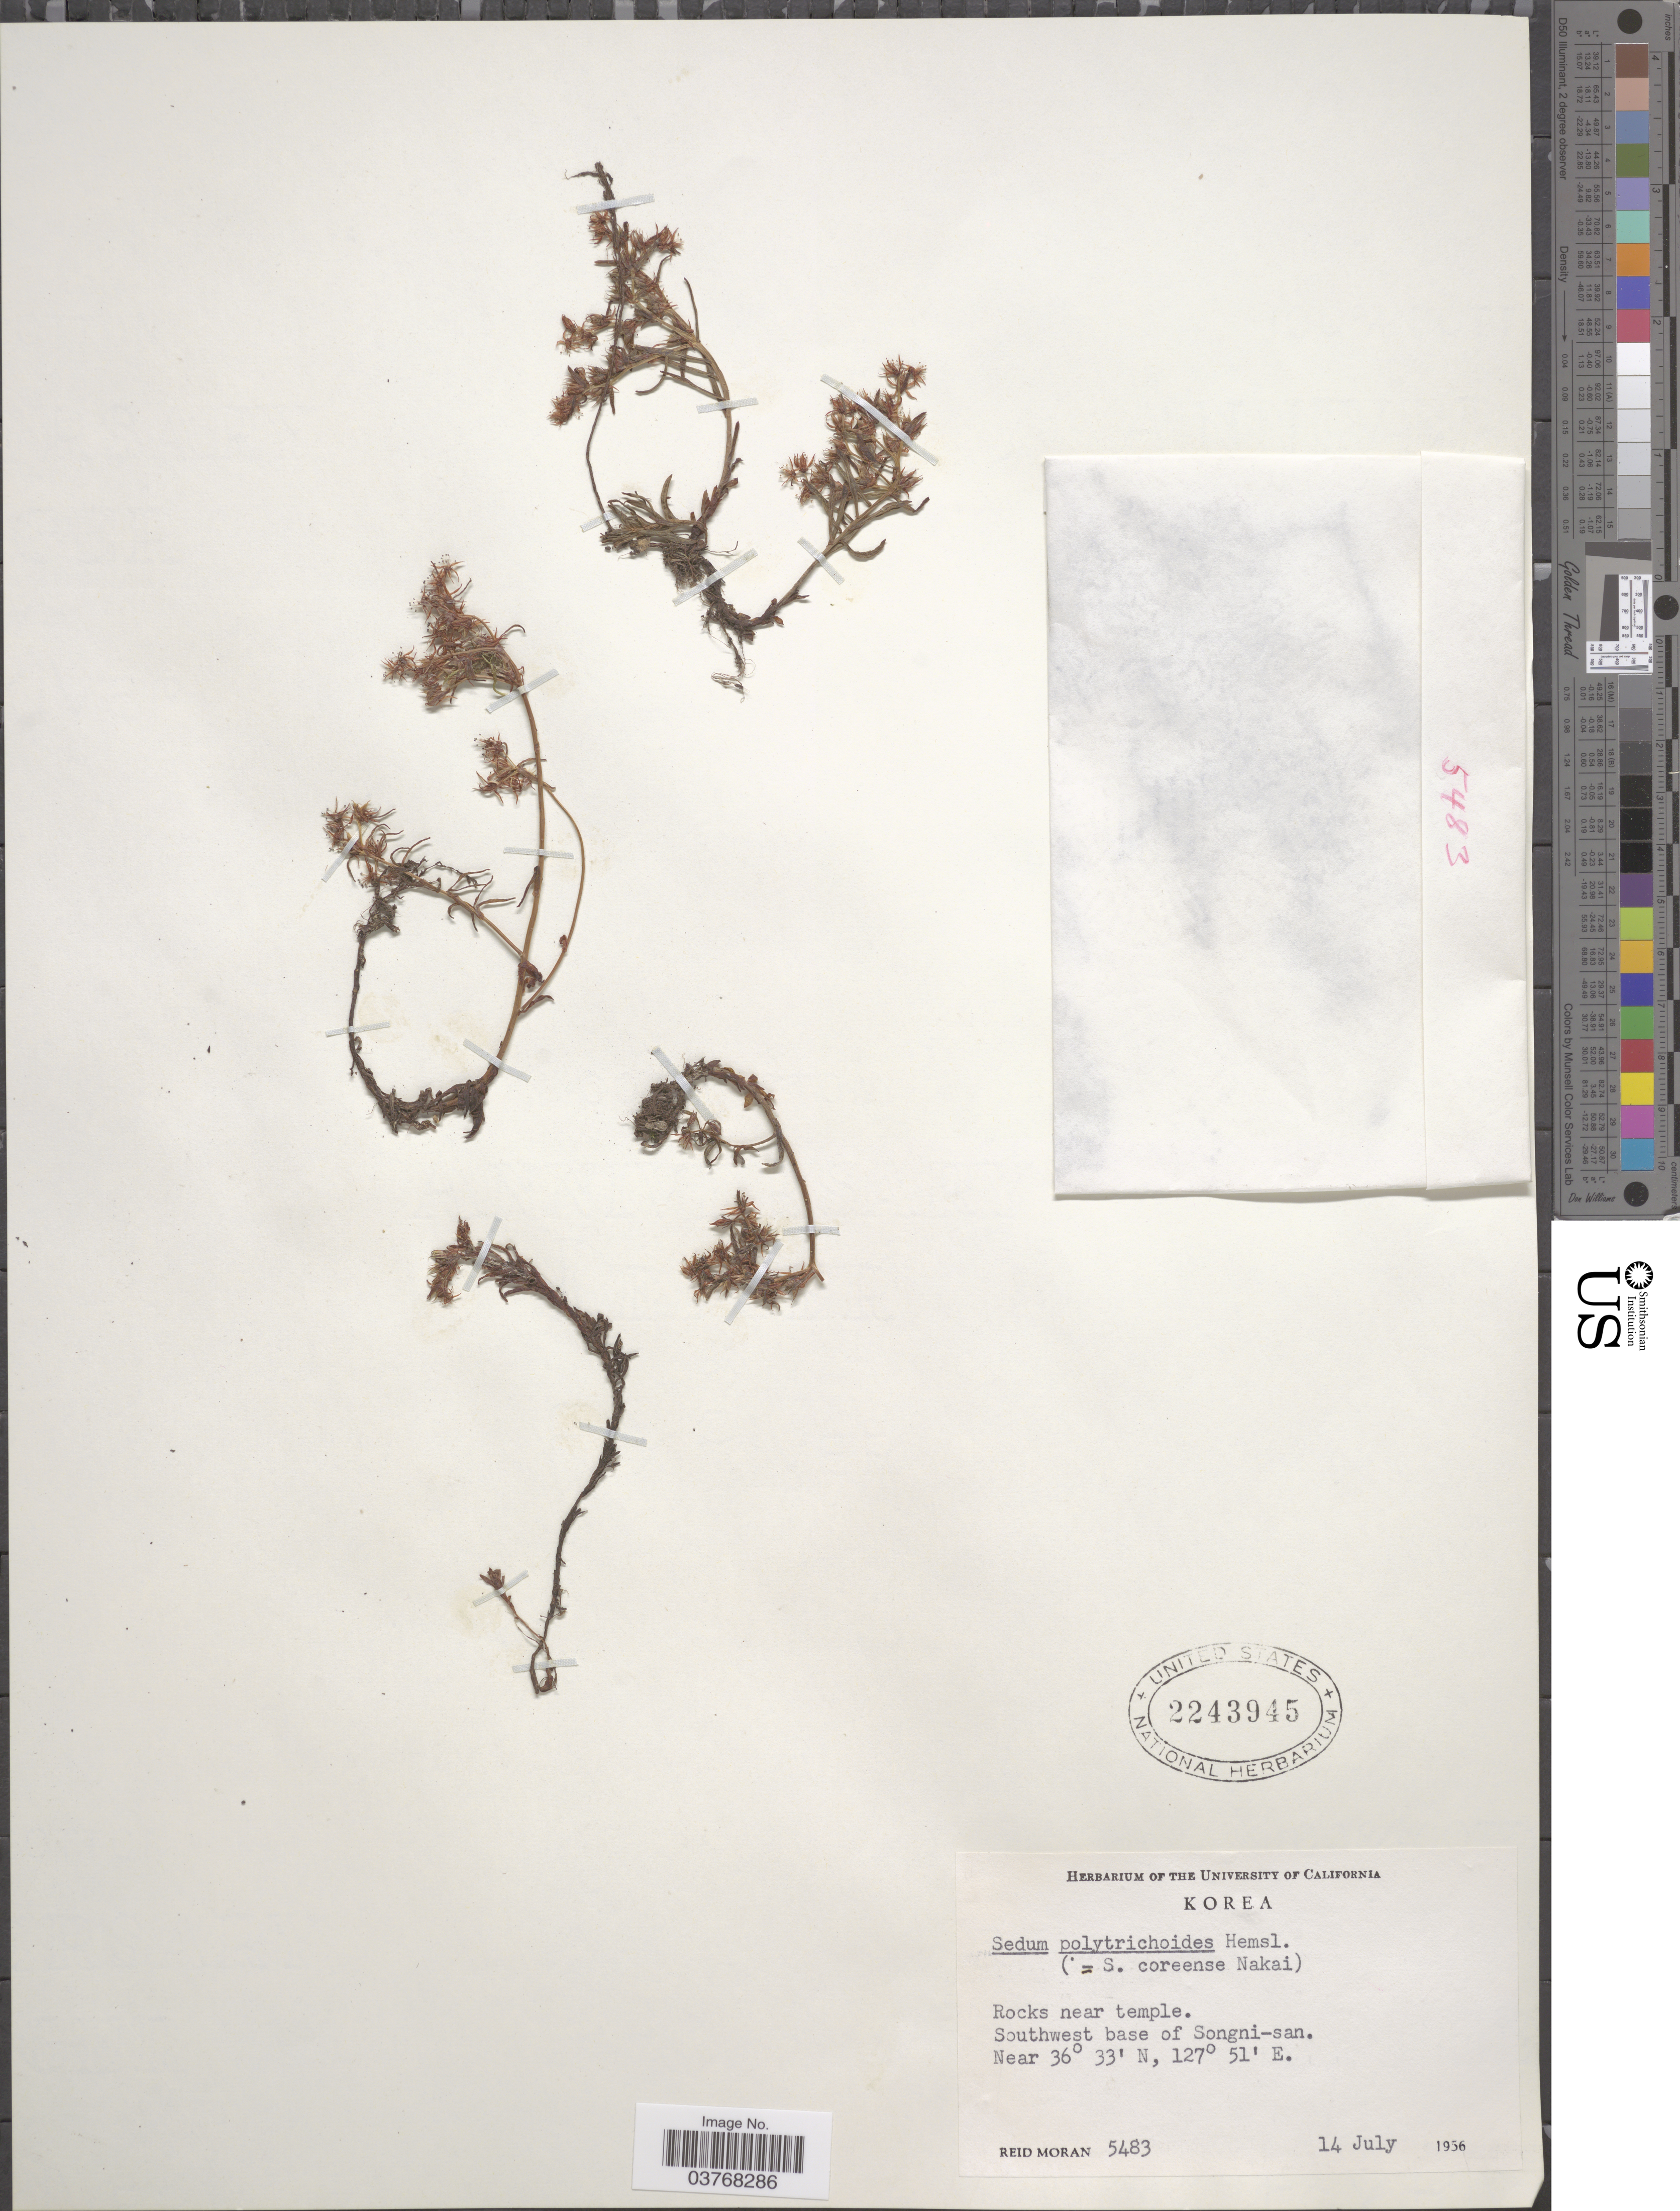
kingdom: Plantae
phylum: Tracheophyta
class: Magnoliopsida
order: Saxifragales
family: Crassulaceae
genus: Sedum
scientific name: Sedum polytrichoides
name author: Hemsl.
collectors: R. Moran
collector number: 5483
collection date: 1956-07-14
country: South Korea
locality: Rocks near temple. Southwest base of Songni-san.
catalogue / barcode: US 2243945